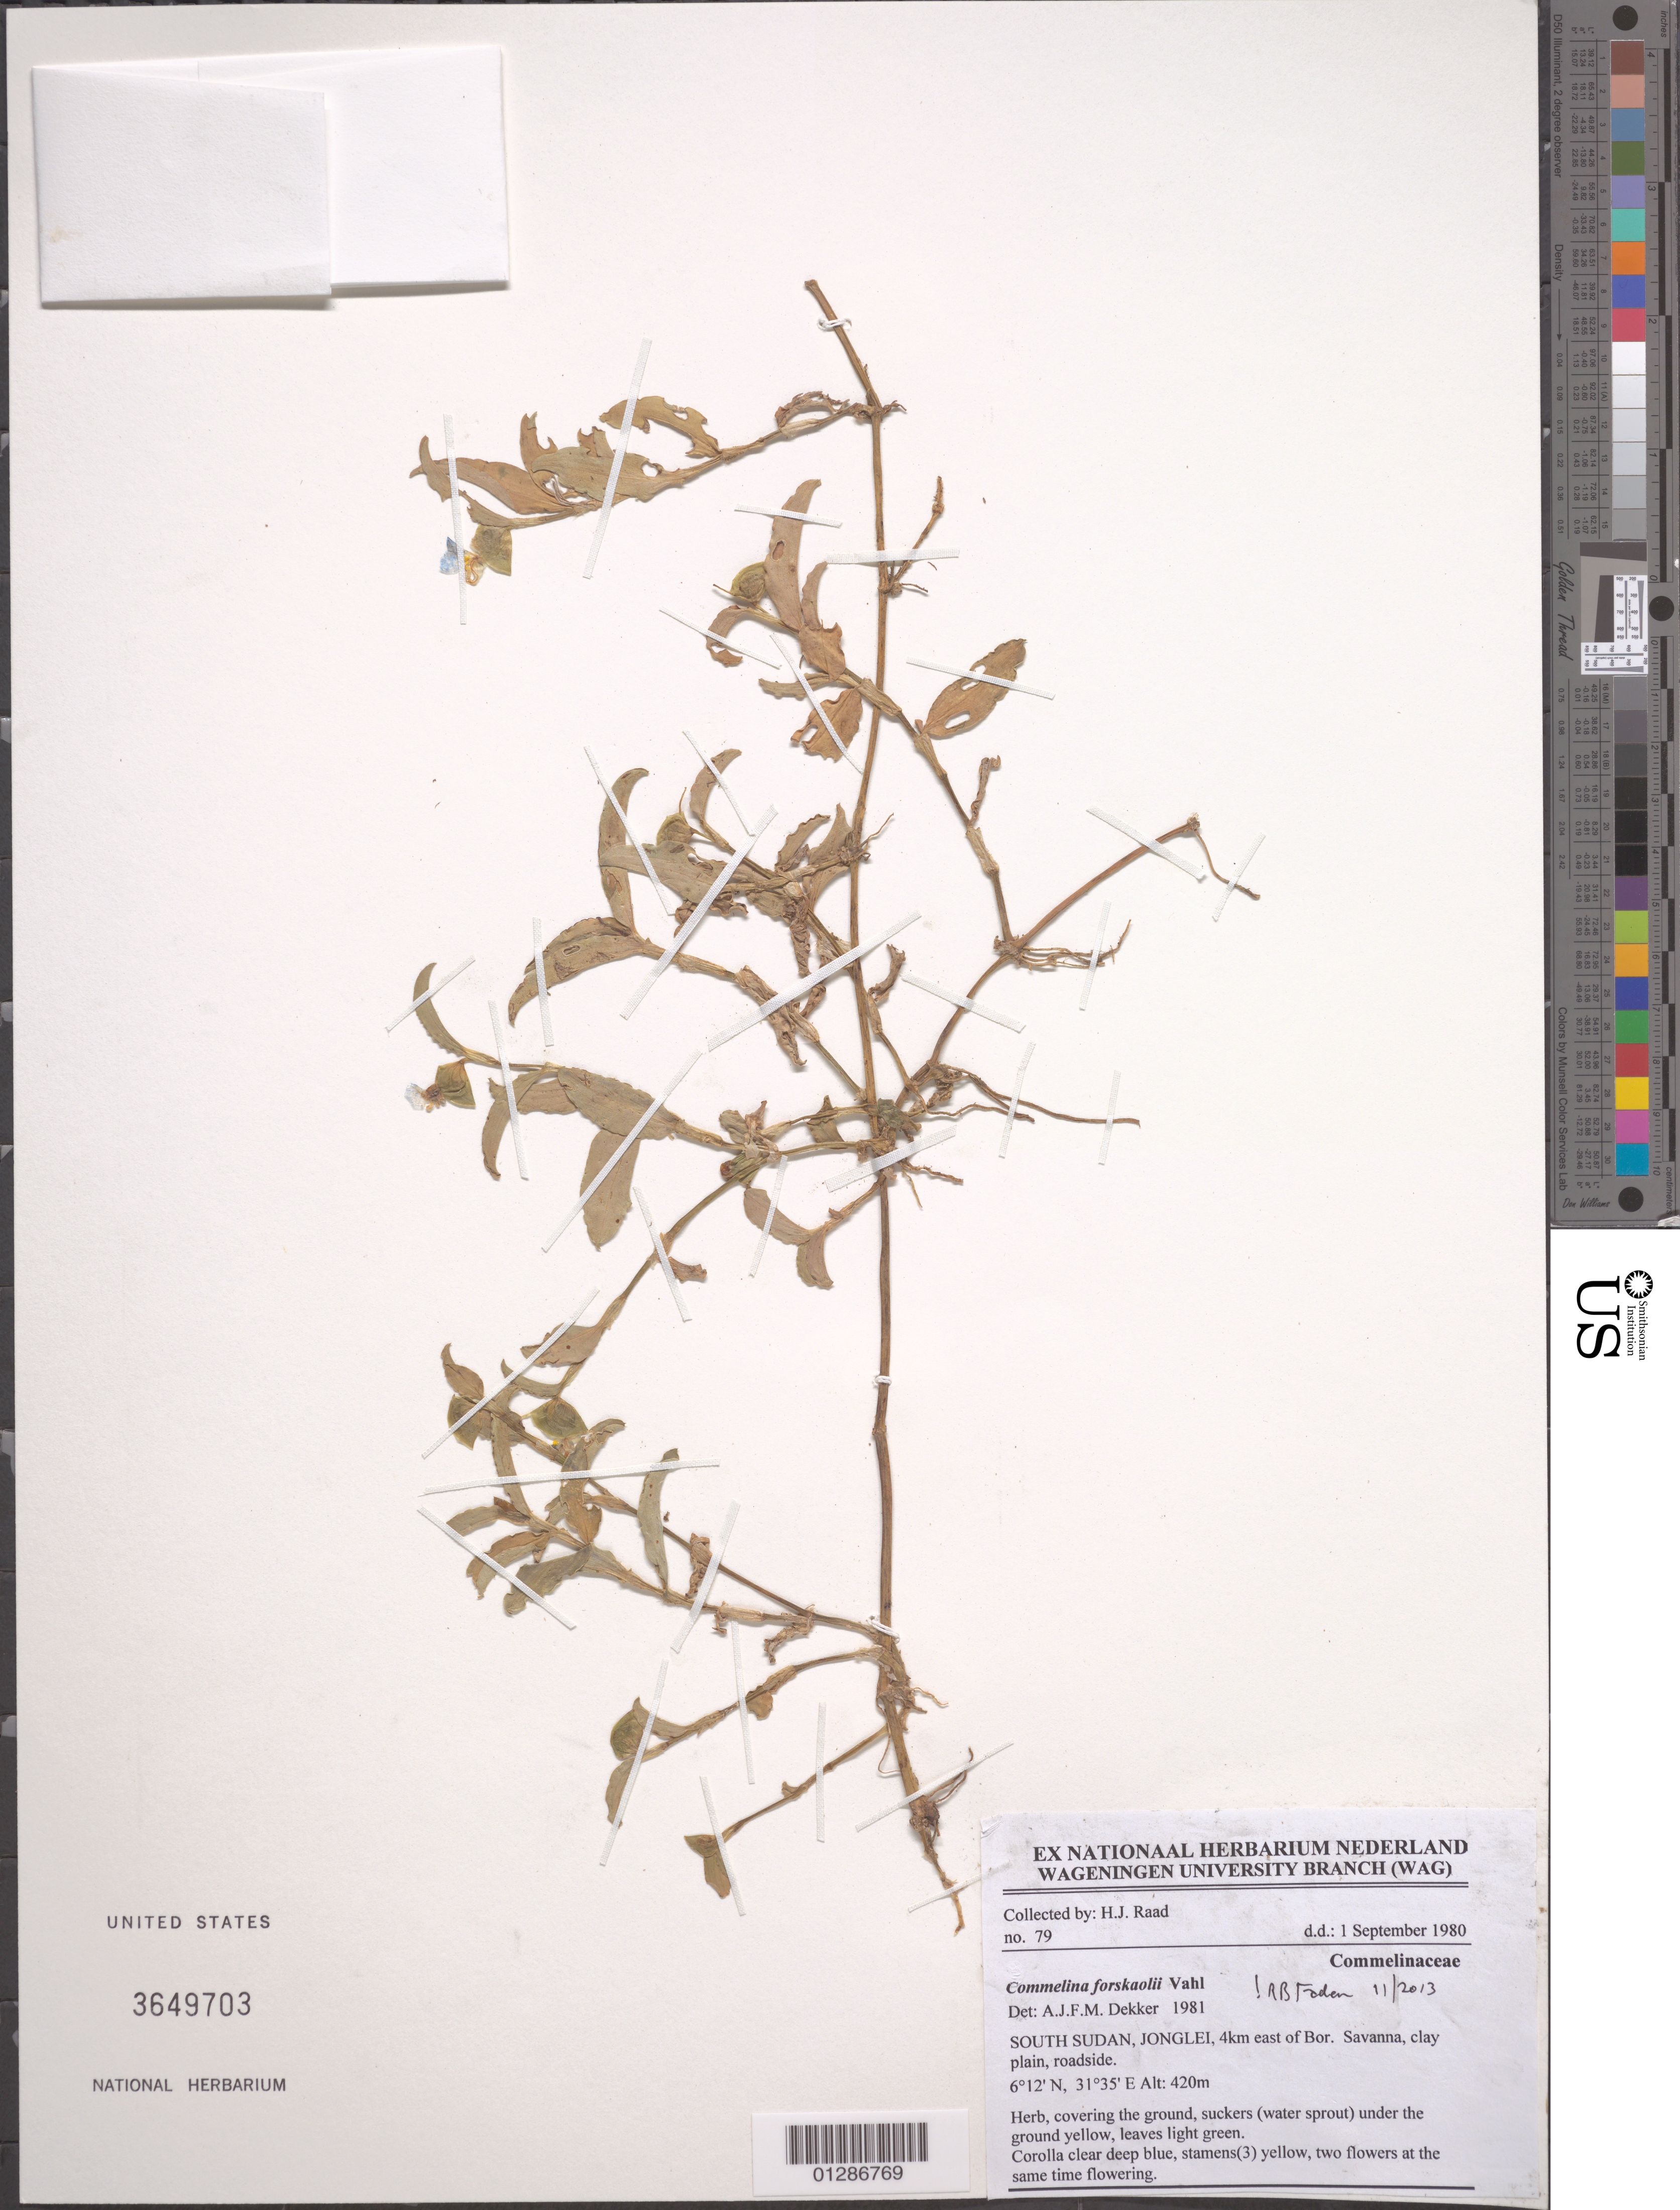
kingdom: Plantae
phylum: Tracheophyta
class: Liliopsida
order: Commelinales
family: Commelinaceae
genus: Commelina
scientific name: Commelina forskaolii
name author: Vahl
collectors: H. Raad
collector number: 79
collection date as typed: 1 Sep 1980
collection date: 1980-09-01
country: South Sudan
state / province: Jonglei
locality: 4 km E of Bor.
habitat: Herb.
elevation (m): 420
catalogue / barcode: US 3649703